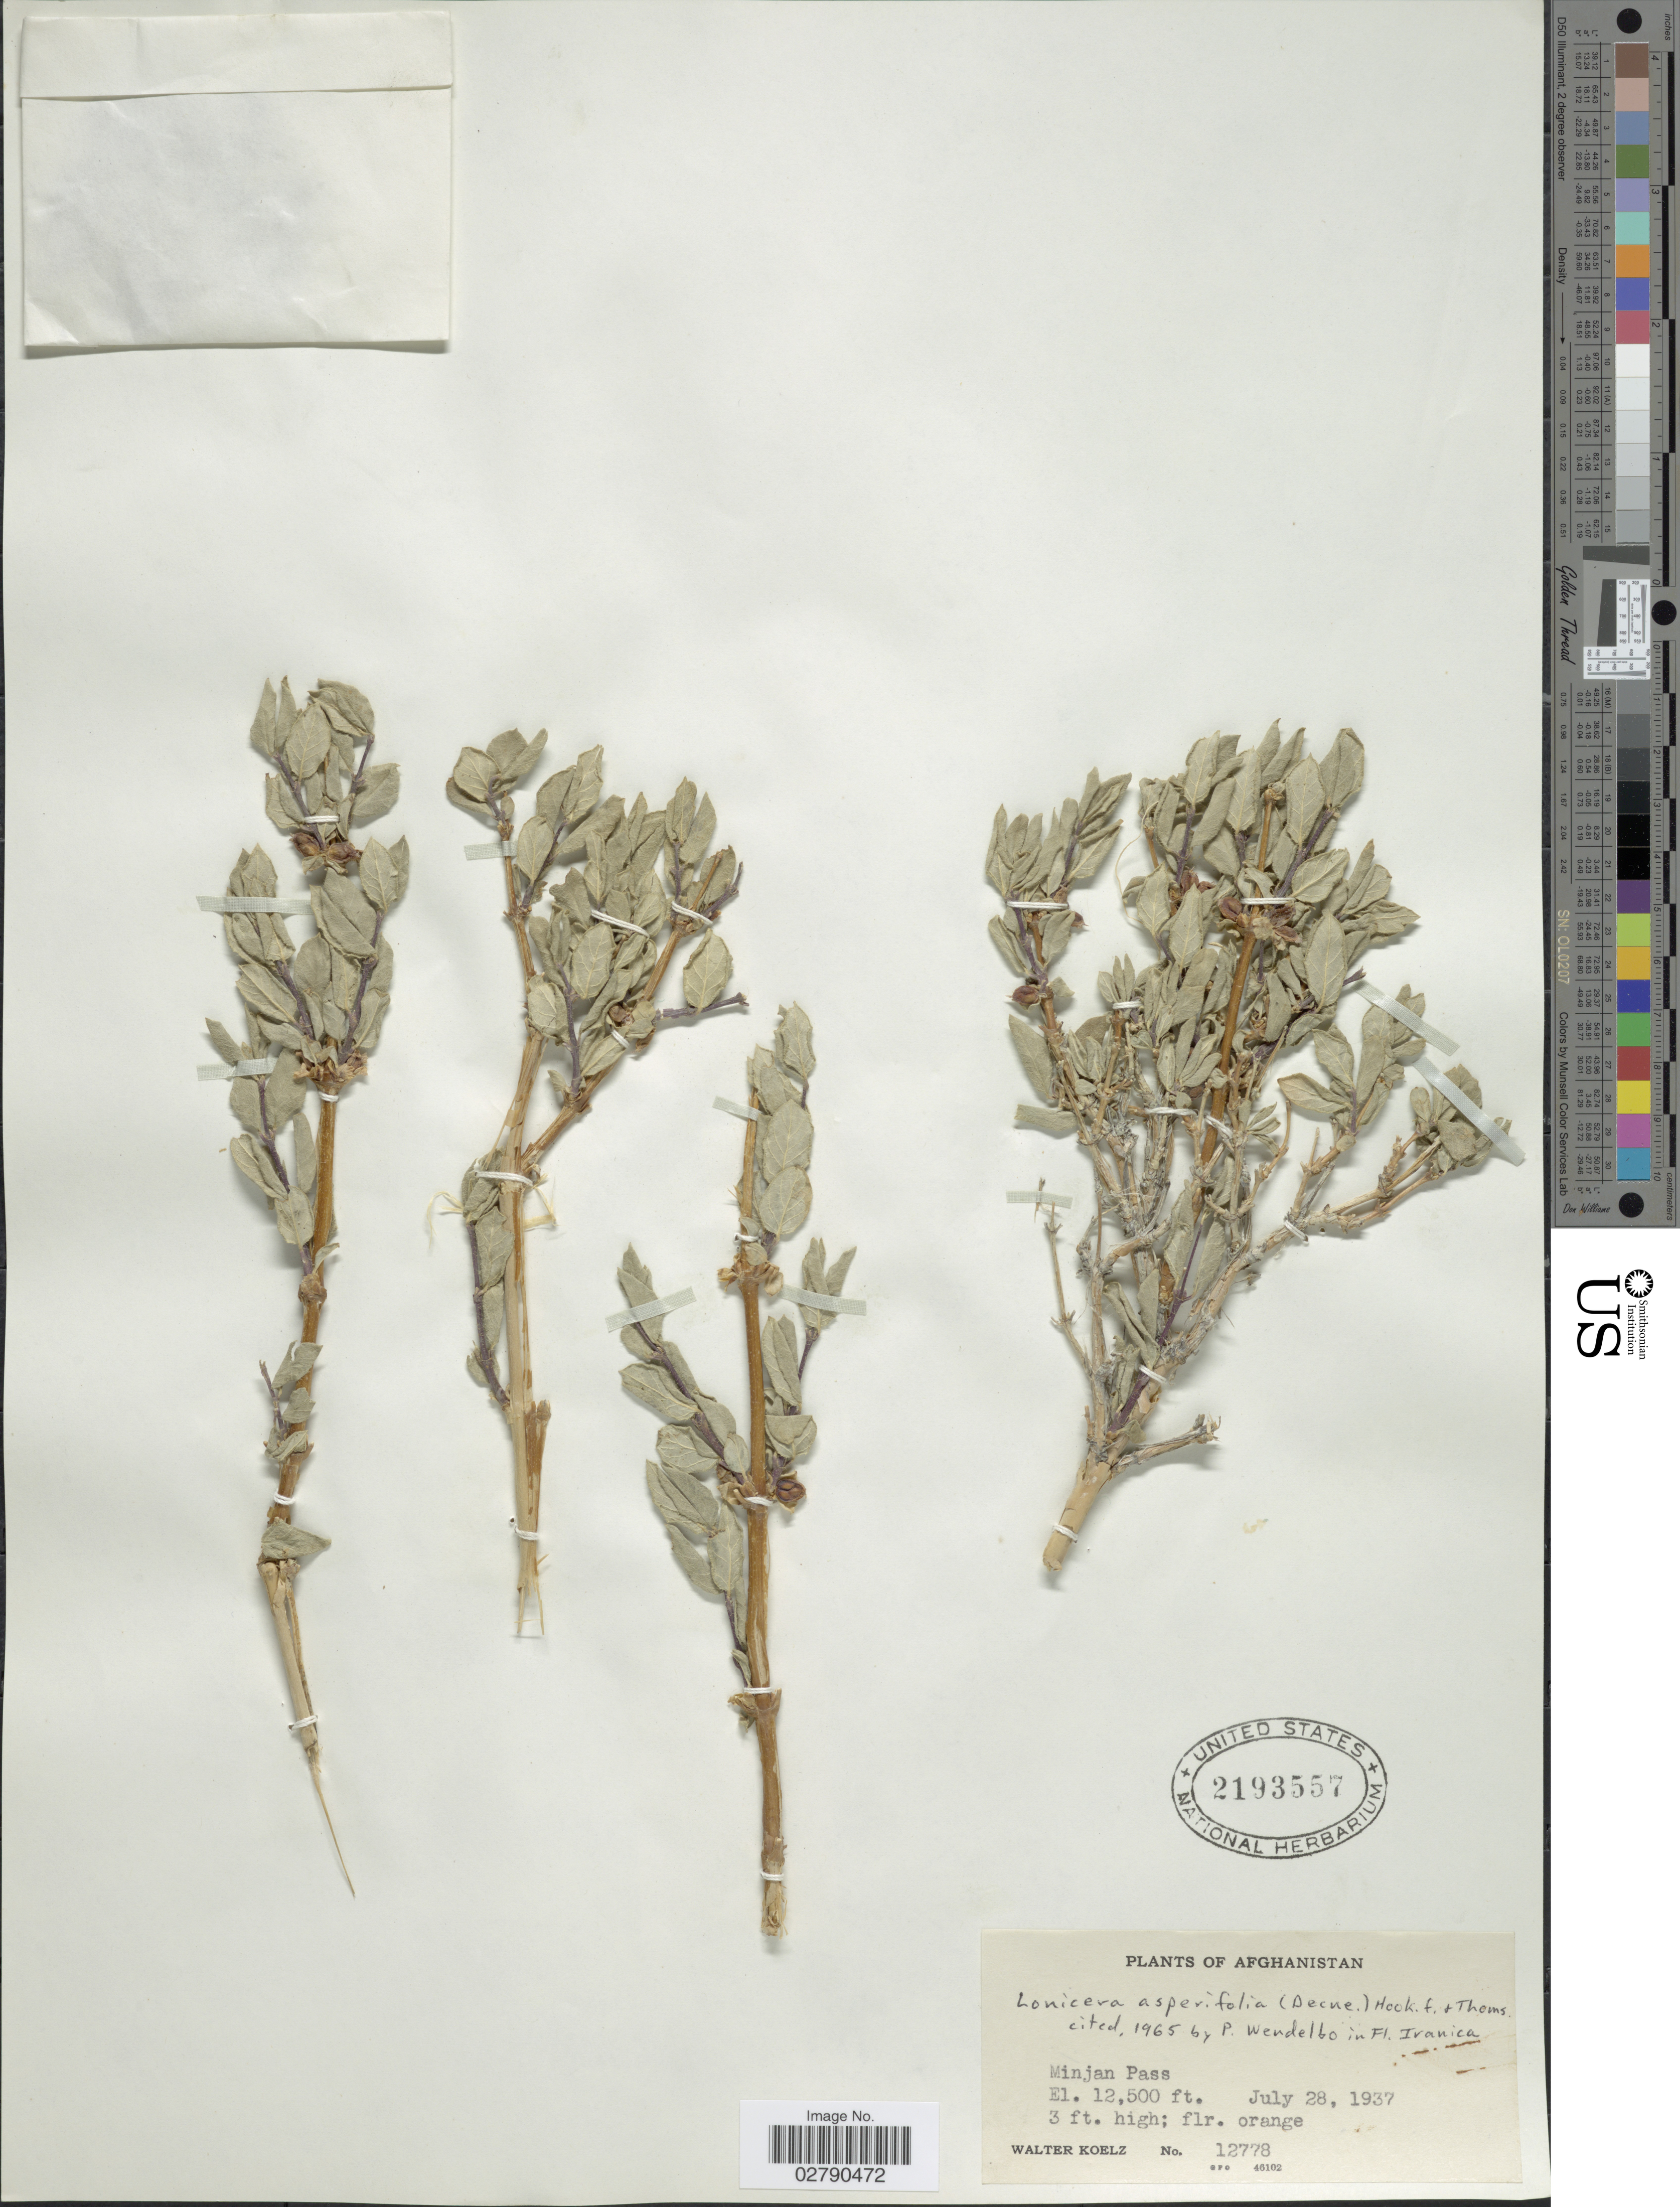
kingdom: Plantae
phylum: Tracheophyta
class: Magnoliopsida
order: Dipsacales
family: Caprifoliaceae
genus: Lonicera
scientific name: Lonicera asperifolia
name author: (Decne.) Hook. f. & Thomson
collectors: W. N. Koelz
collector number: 12778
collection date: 1937-07-28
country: Afghanistan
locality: Minjan Pass.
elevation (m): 3810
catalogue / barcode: US 2193557